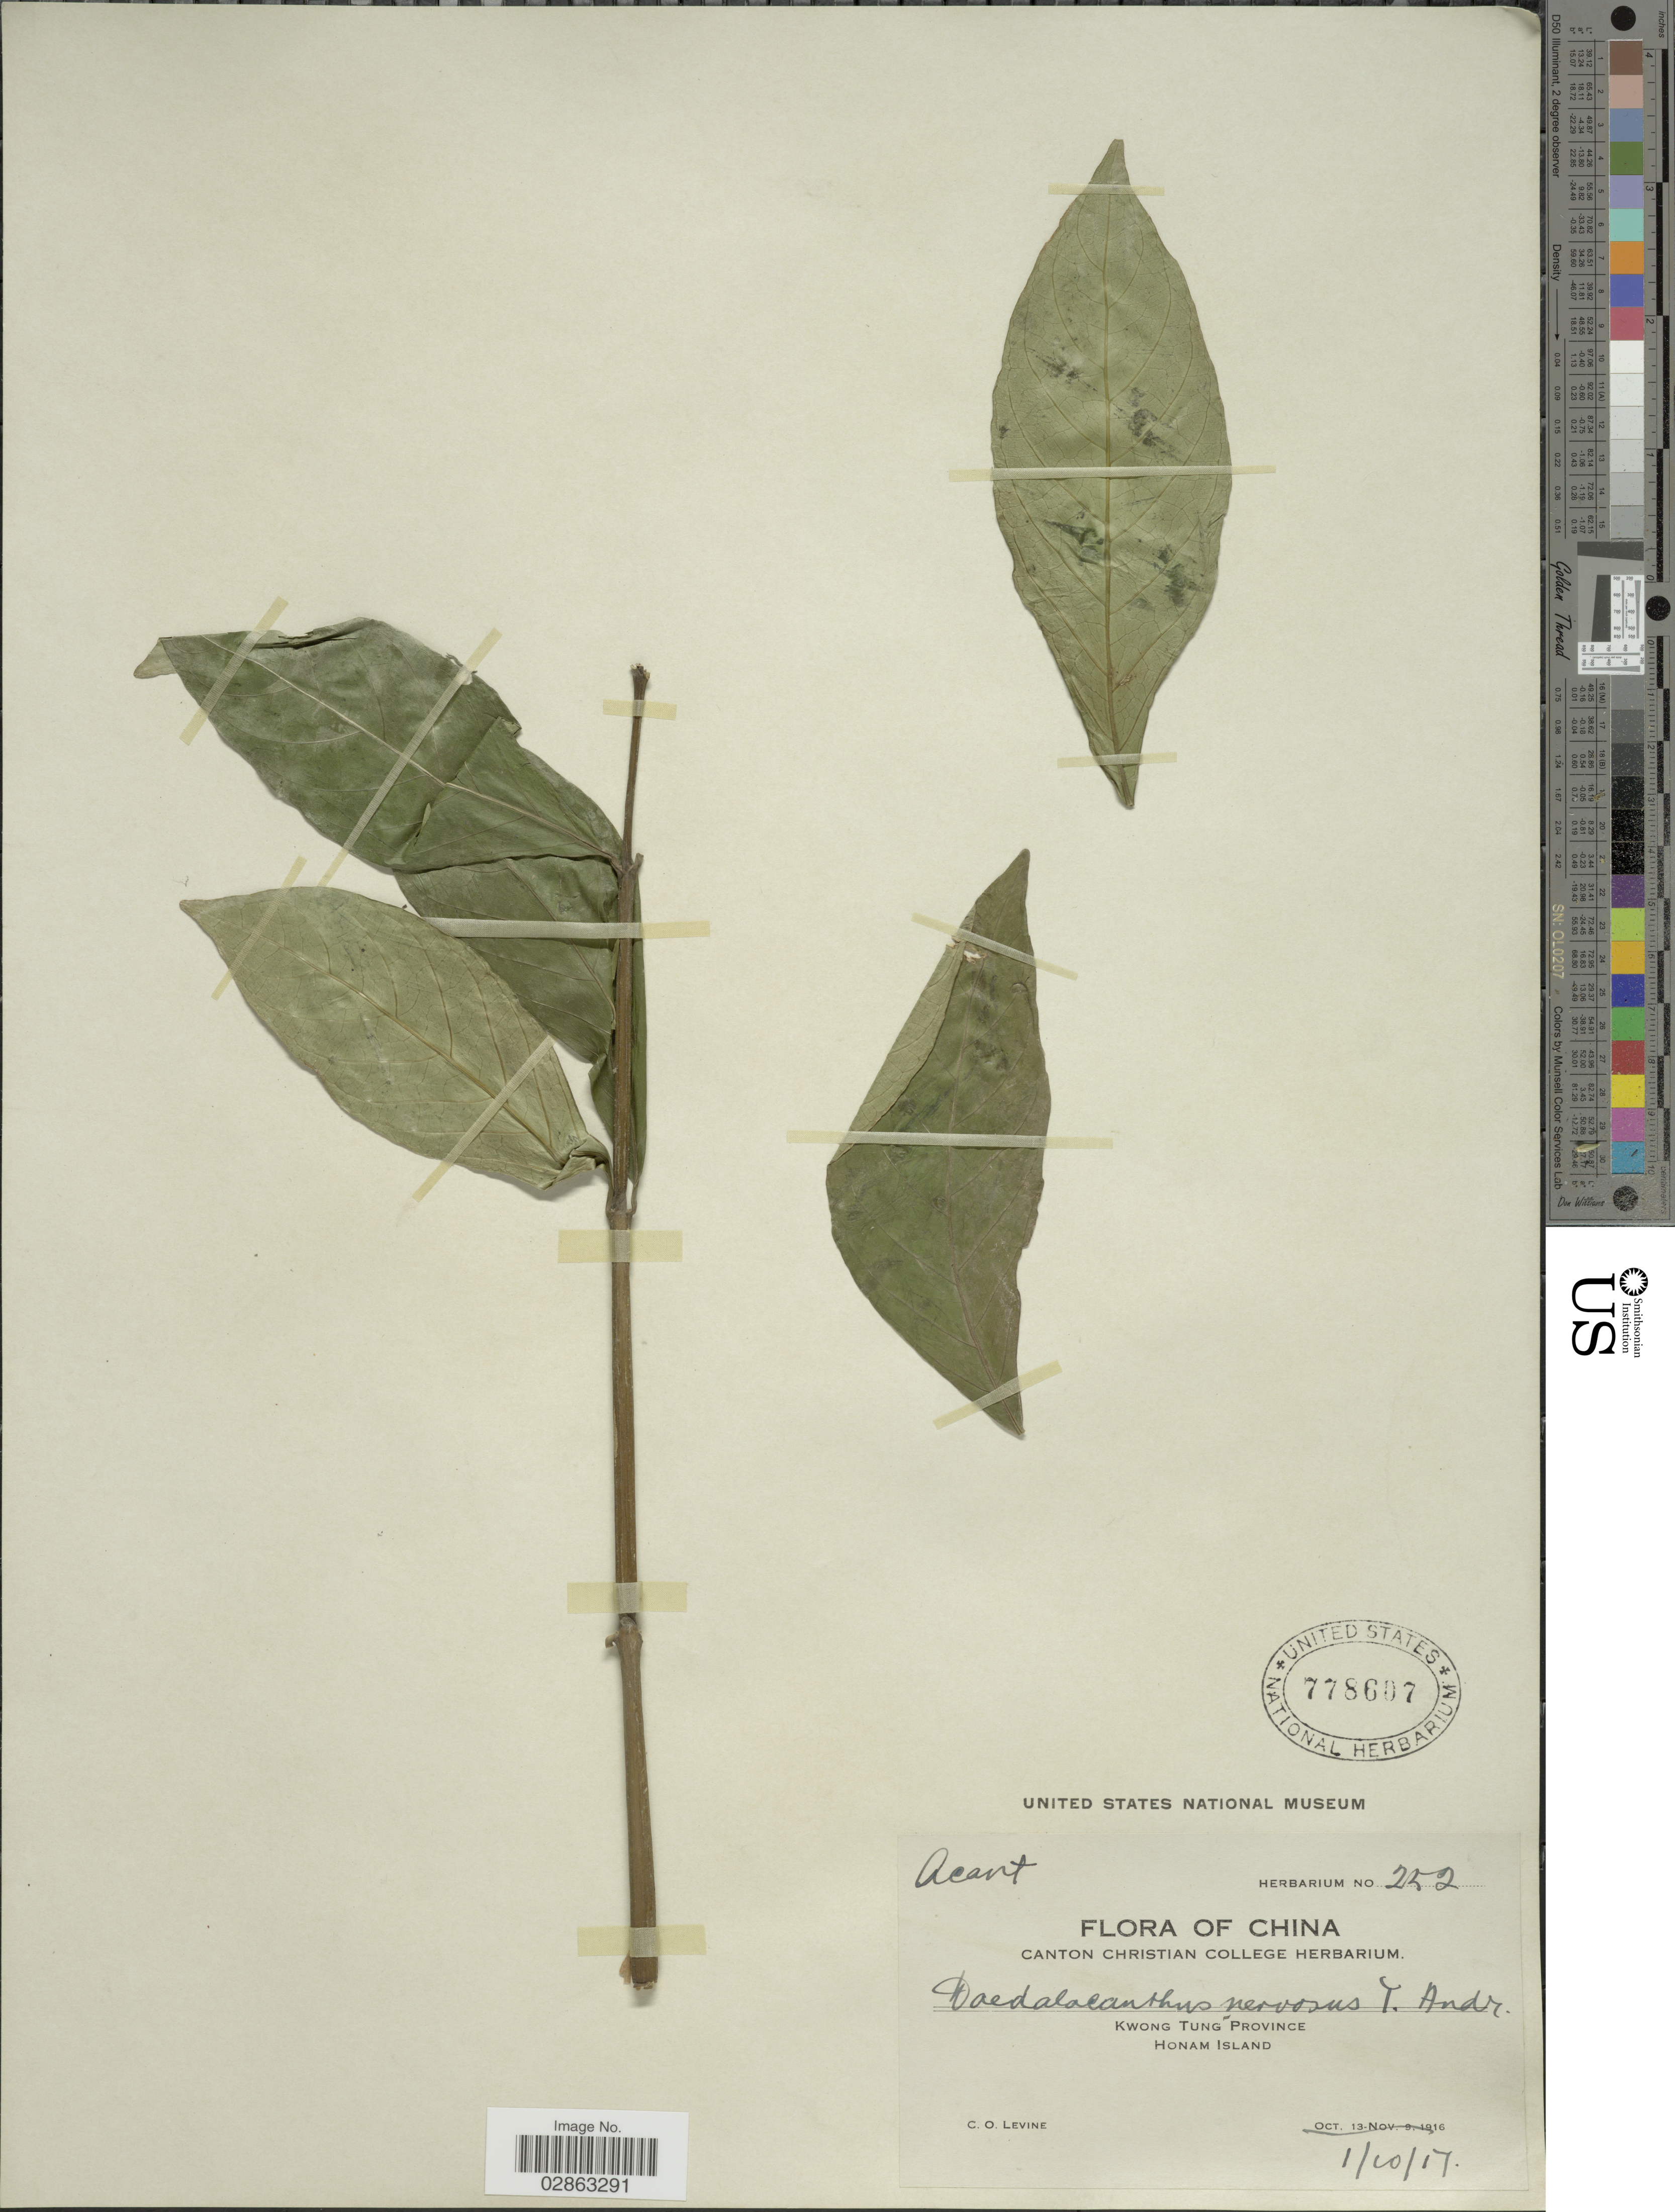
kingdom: Plantae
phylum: Tracheophyta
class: Magnoliopsida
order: Lamiales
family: Acanthaceae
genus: Eranthemum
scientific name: Eranthemum pulchellum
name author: Andrews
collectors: C. O. Levine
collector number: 252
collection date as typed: Transcribed d/m/y: 1/10/17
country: China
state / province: Guangdong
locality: Kwong Tung Province. Honam Island.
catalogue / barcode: US 778607